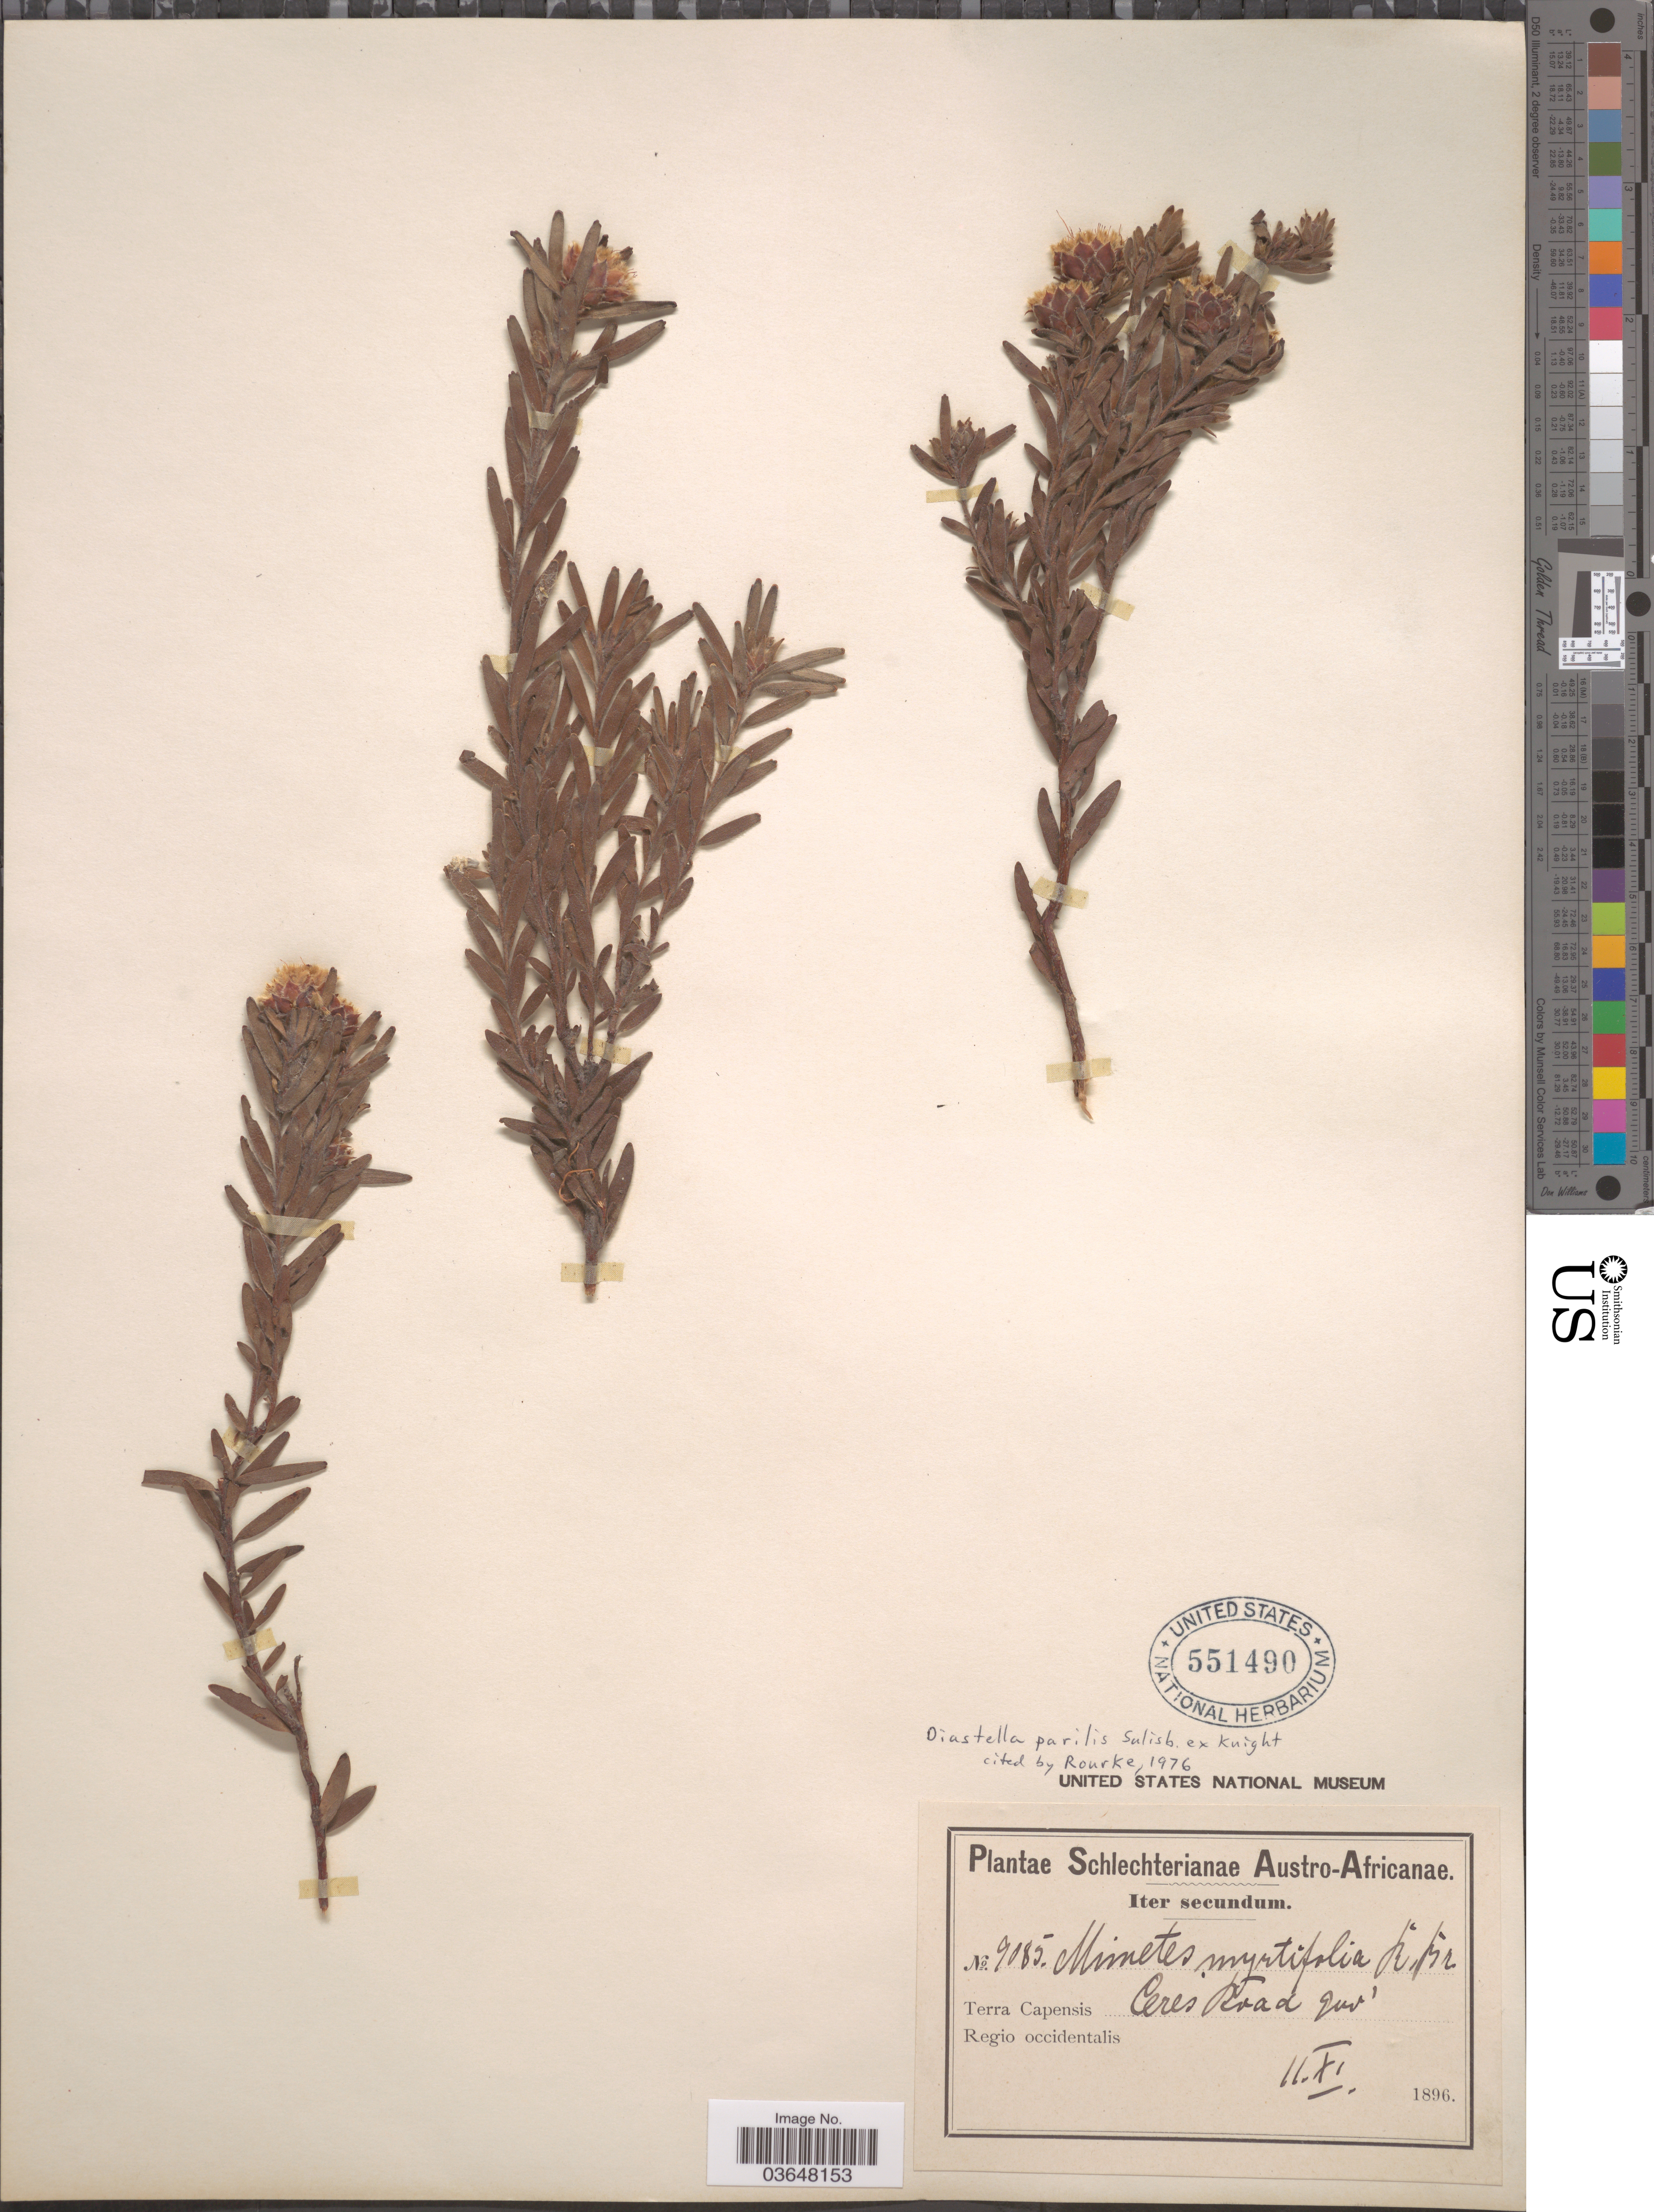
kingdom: Plantae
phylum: Tracheophyta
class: Magnoliopsida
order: Proteales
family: Proteaceae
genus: Diastella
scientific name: Diastella parilis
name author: Salisb. ex Knight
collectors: Schlechter, --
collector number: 9085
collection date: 1896-11-11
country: South Africa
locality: Austro-Africanae. Terra Capensis Ceres Road. Regio occidentalis.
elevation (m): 274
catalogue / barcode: US 551490